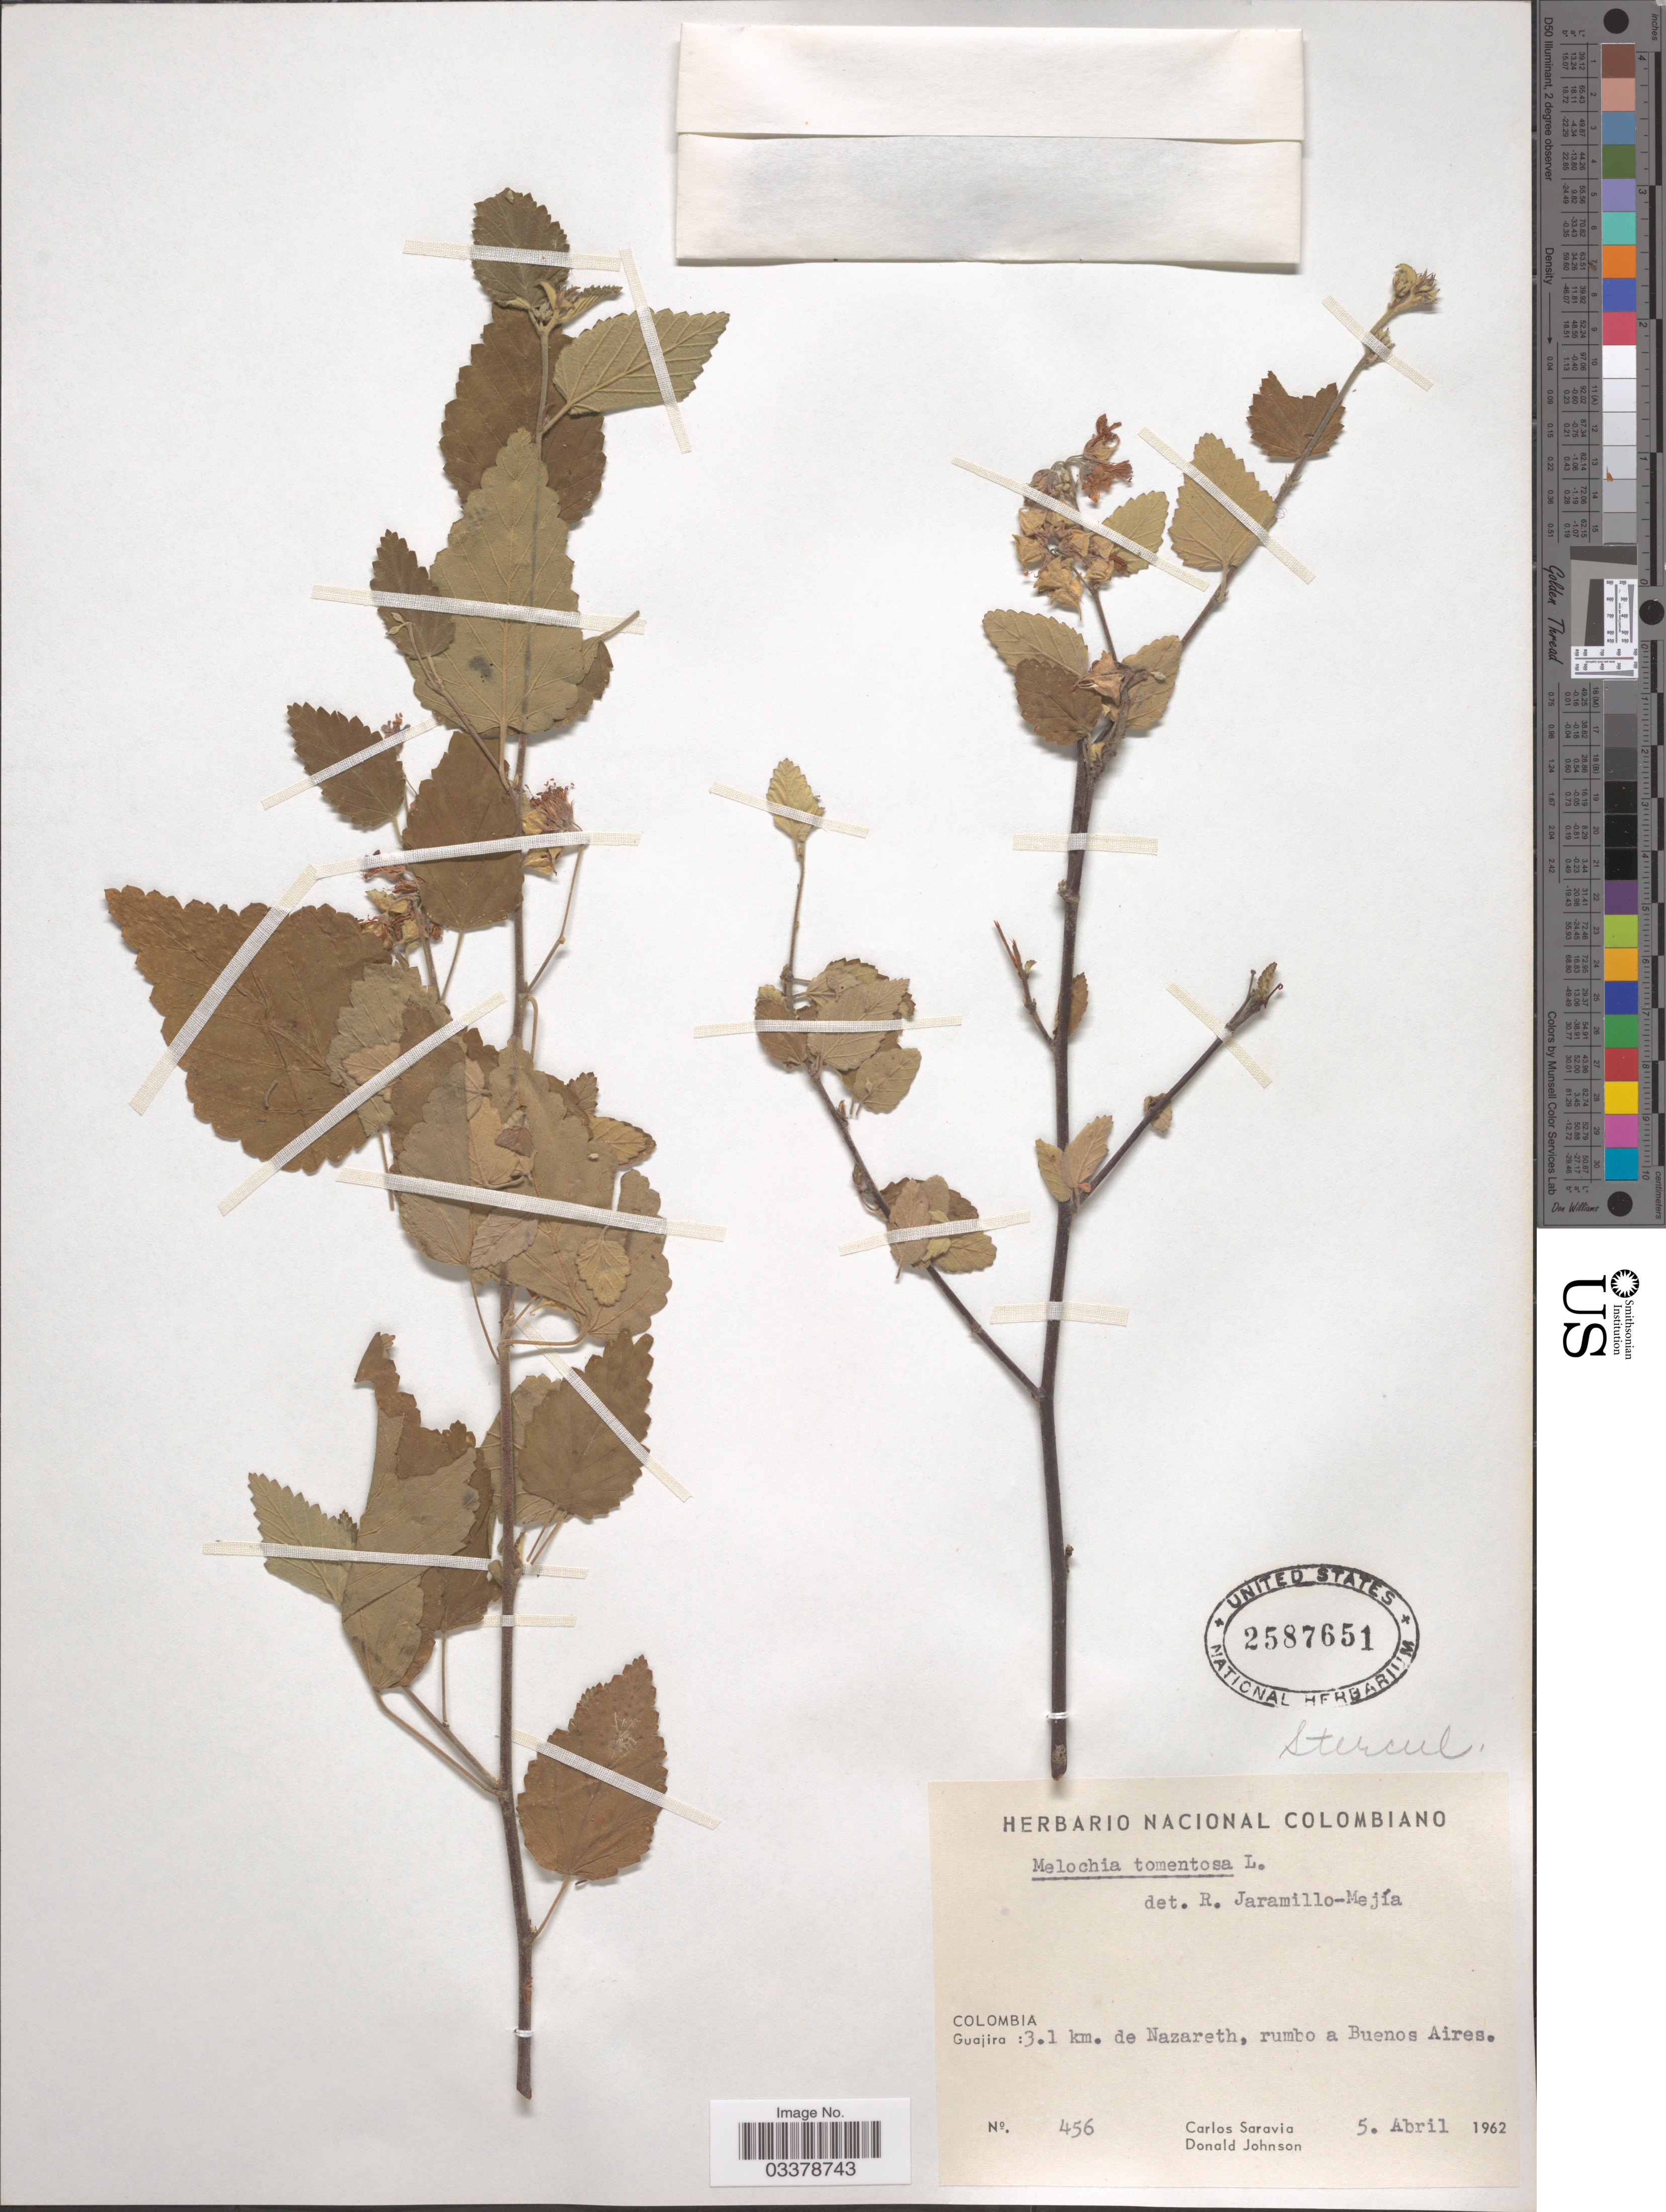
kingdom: Plantae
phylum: Tracheophyta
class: Magnoliopsida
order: Malvales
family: Malvaceae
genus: Melochia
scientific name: Melochia tomentosa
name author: L.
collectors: C. Saravia & D. Johnson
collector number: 456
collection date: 1962-04-05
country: Colombia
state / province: La Guajira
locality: Guajira: 3.1 km. de Nazareth, rumbo a Buenos Aires.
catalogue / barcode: US 2587651